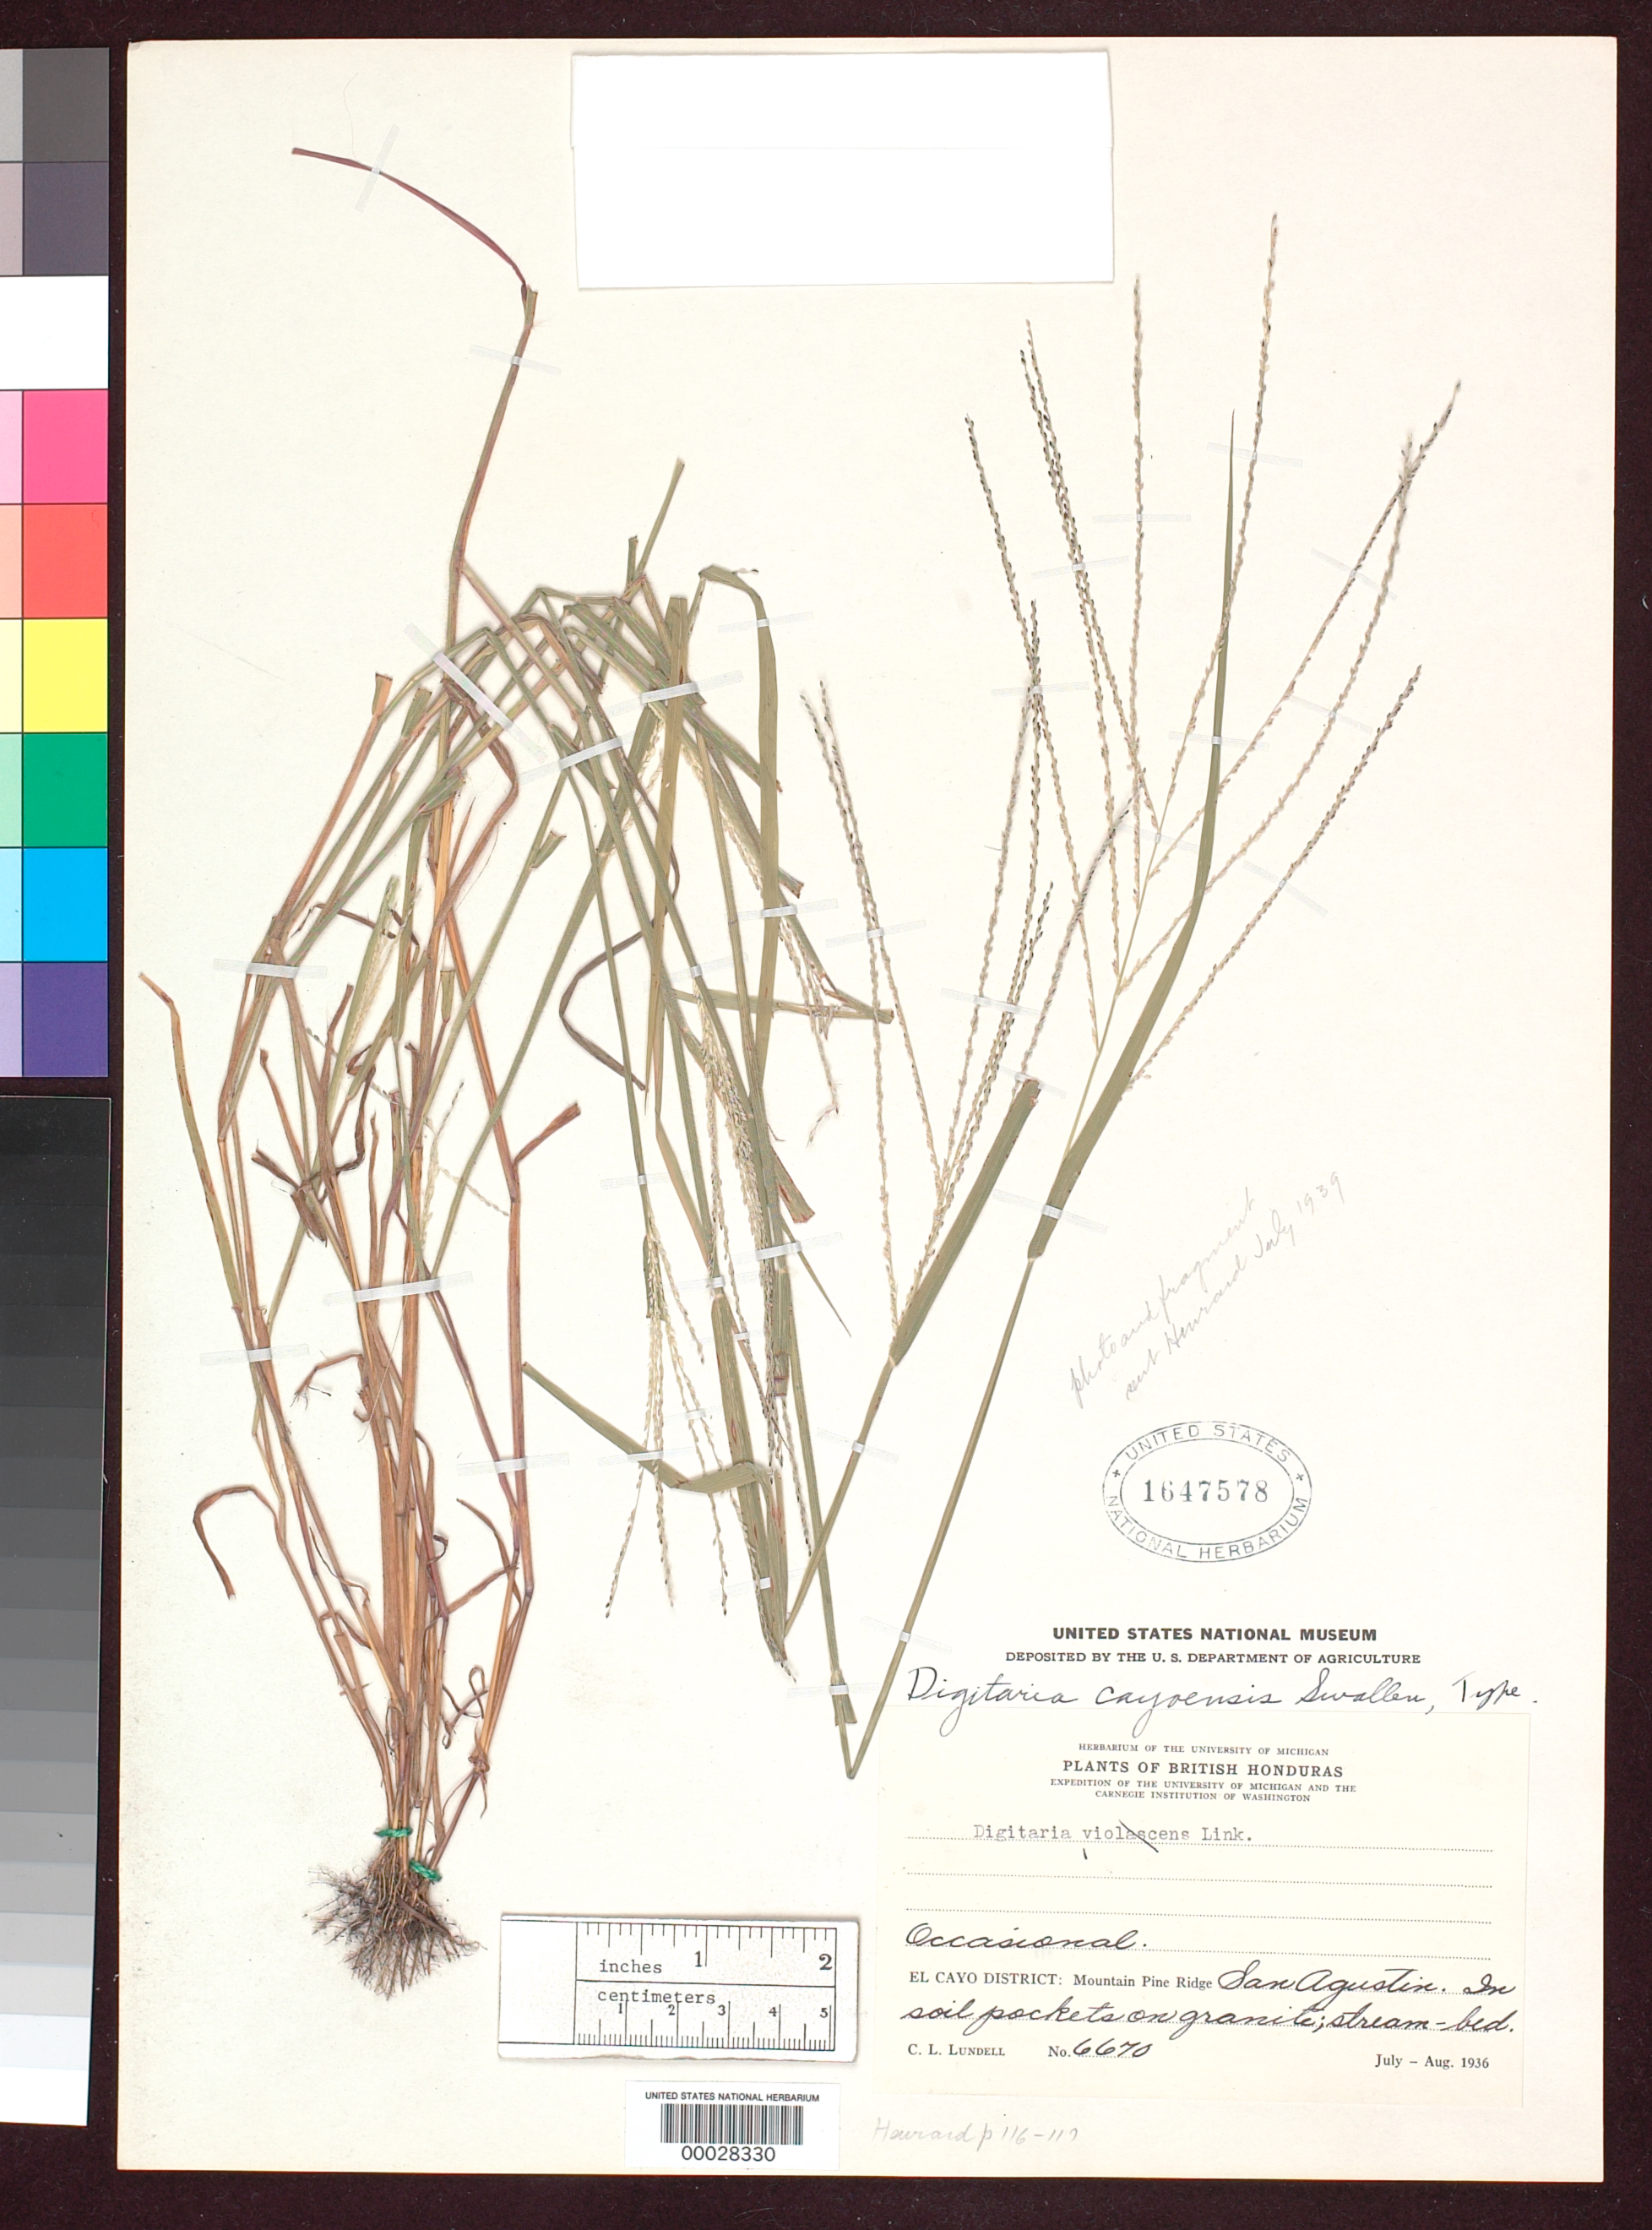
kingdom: Plantae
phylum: Tracheophyta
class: Liliopsida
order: Poales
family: Poaceae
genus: Digitaria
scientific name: Digitaria cayoensis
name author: Swallen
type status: Holotype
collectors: C. L. Lundell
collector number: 6670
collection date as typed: Jul 1936 to -- Aug 1936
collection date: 1936-07/1936-08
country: Belize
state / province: Cayo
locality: Mountain Pine Ridge, San Augustin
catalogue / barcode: US 1647578